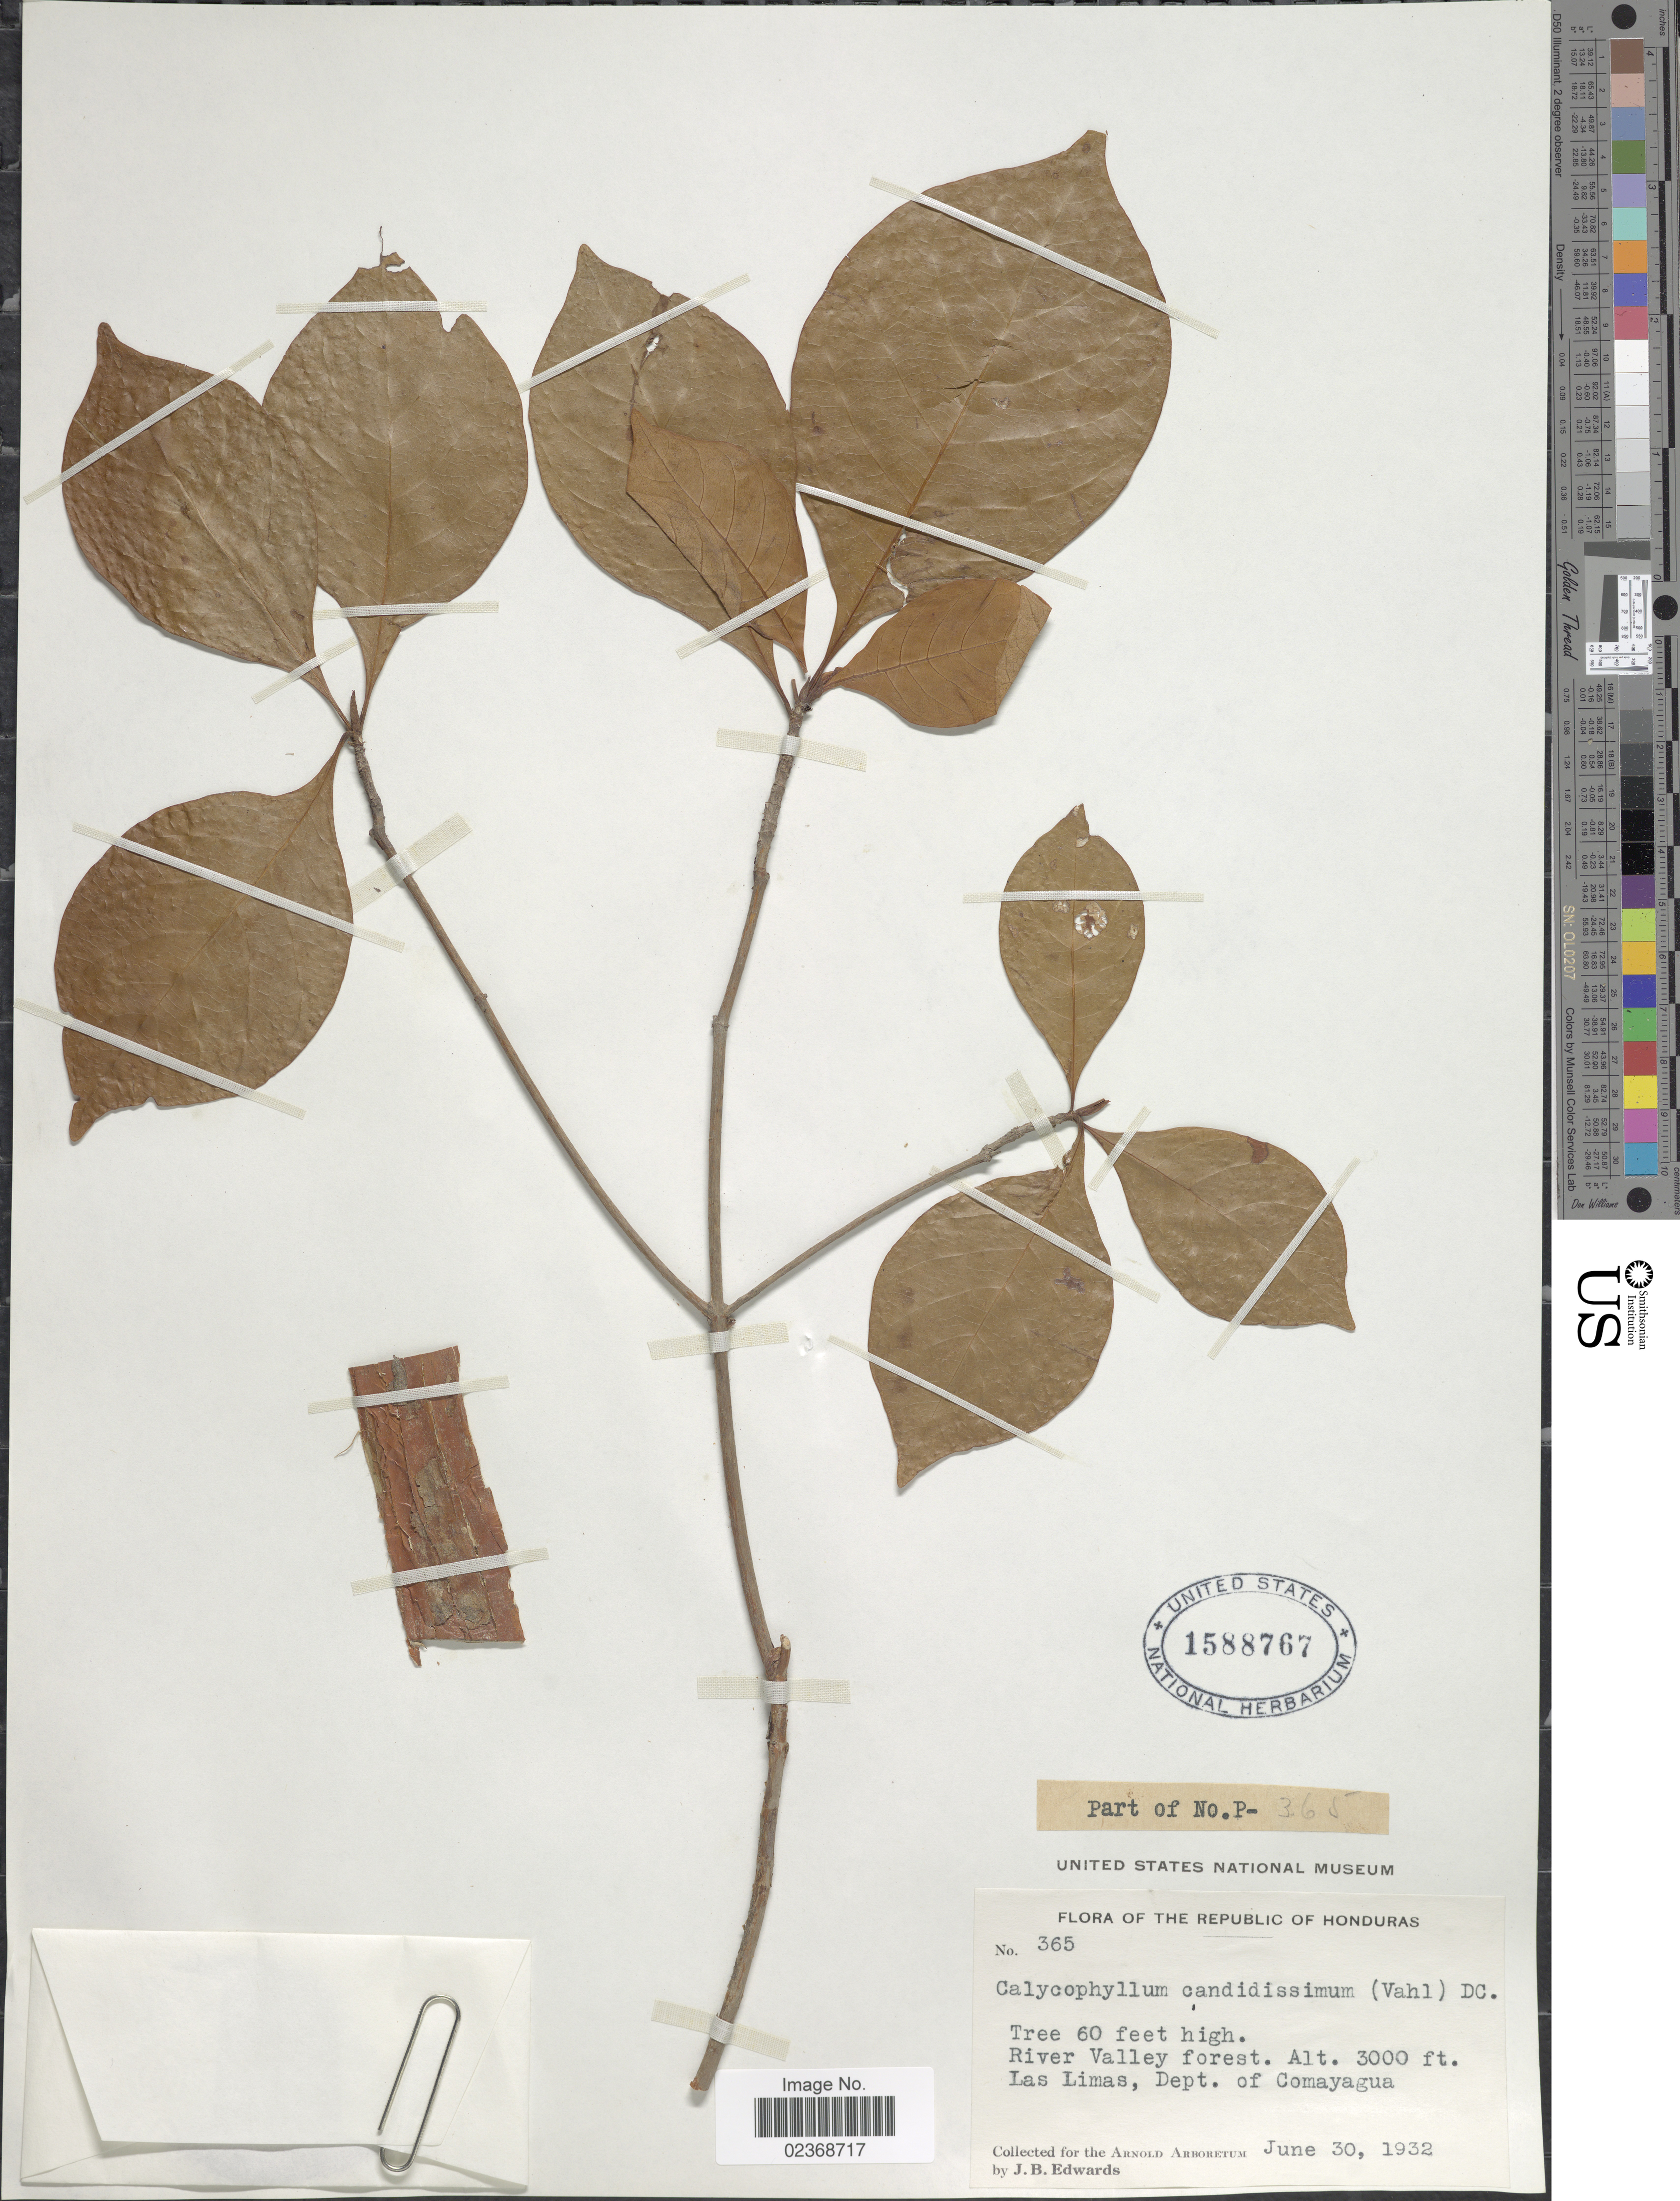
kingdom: Plantae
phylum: Tracheophyta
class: Magnoliopsida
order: Gentianales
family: Rubiaceae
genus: Calycophyllum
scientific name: Calycophyllum candidissimum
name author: (Vahl) DC.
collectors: J. B. Edwards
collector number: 365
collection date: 1932-06-30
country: Honduras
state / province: Comayagua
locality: River Valley Forest, Las Limas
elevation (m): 914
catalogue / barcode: US 1588767